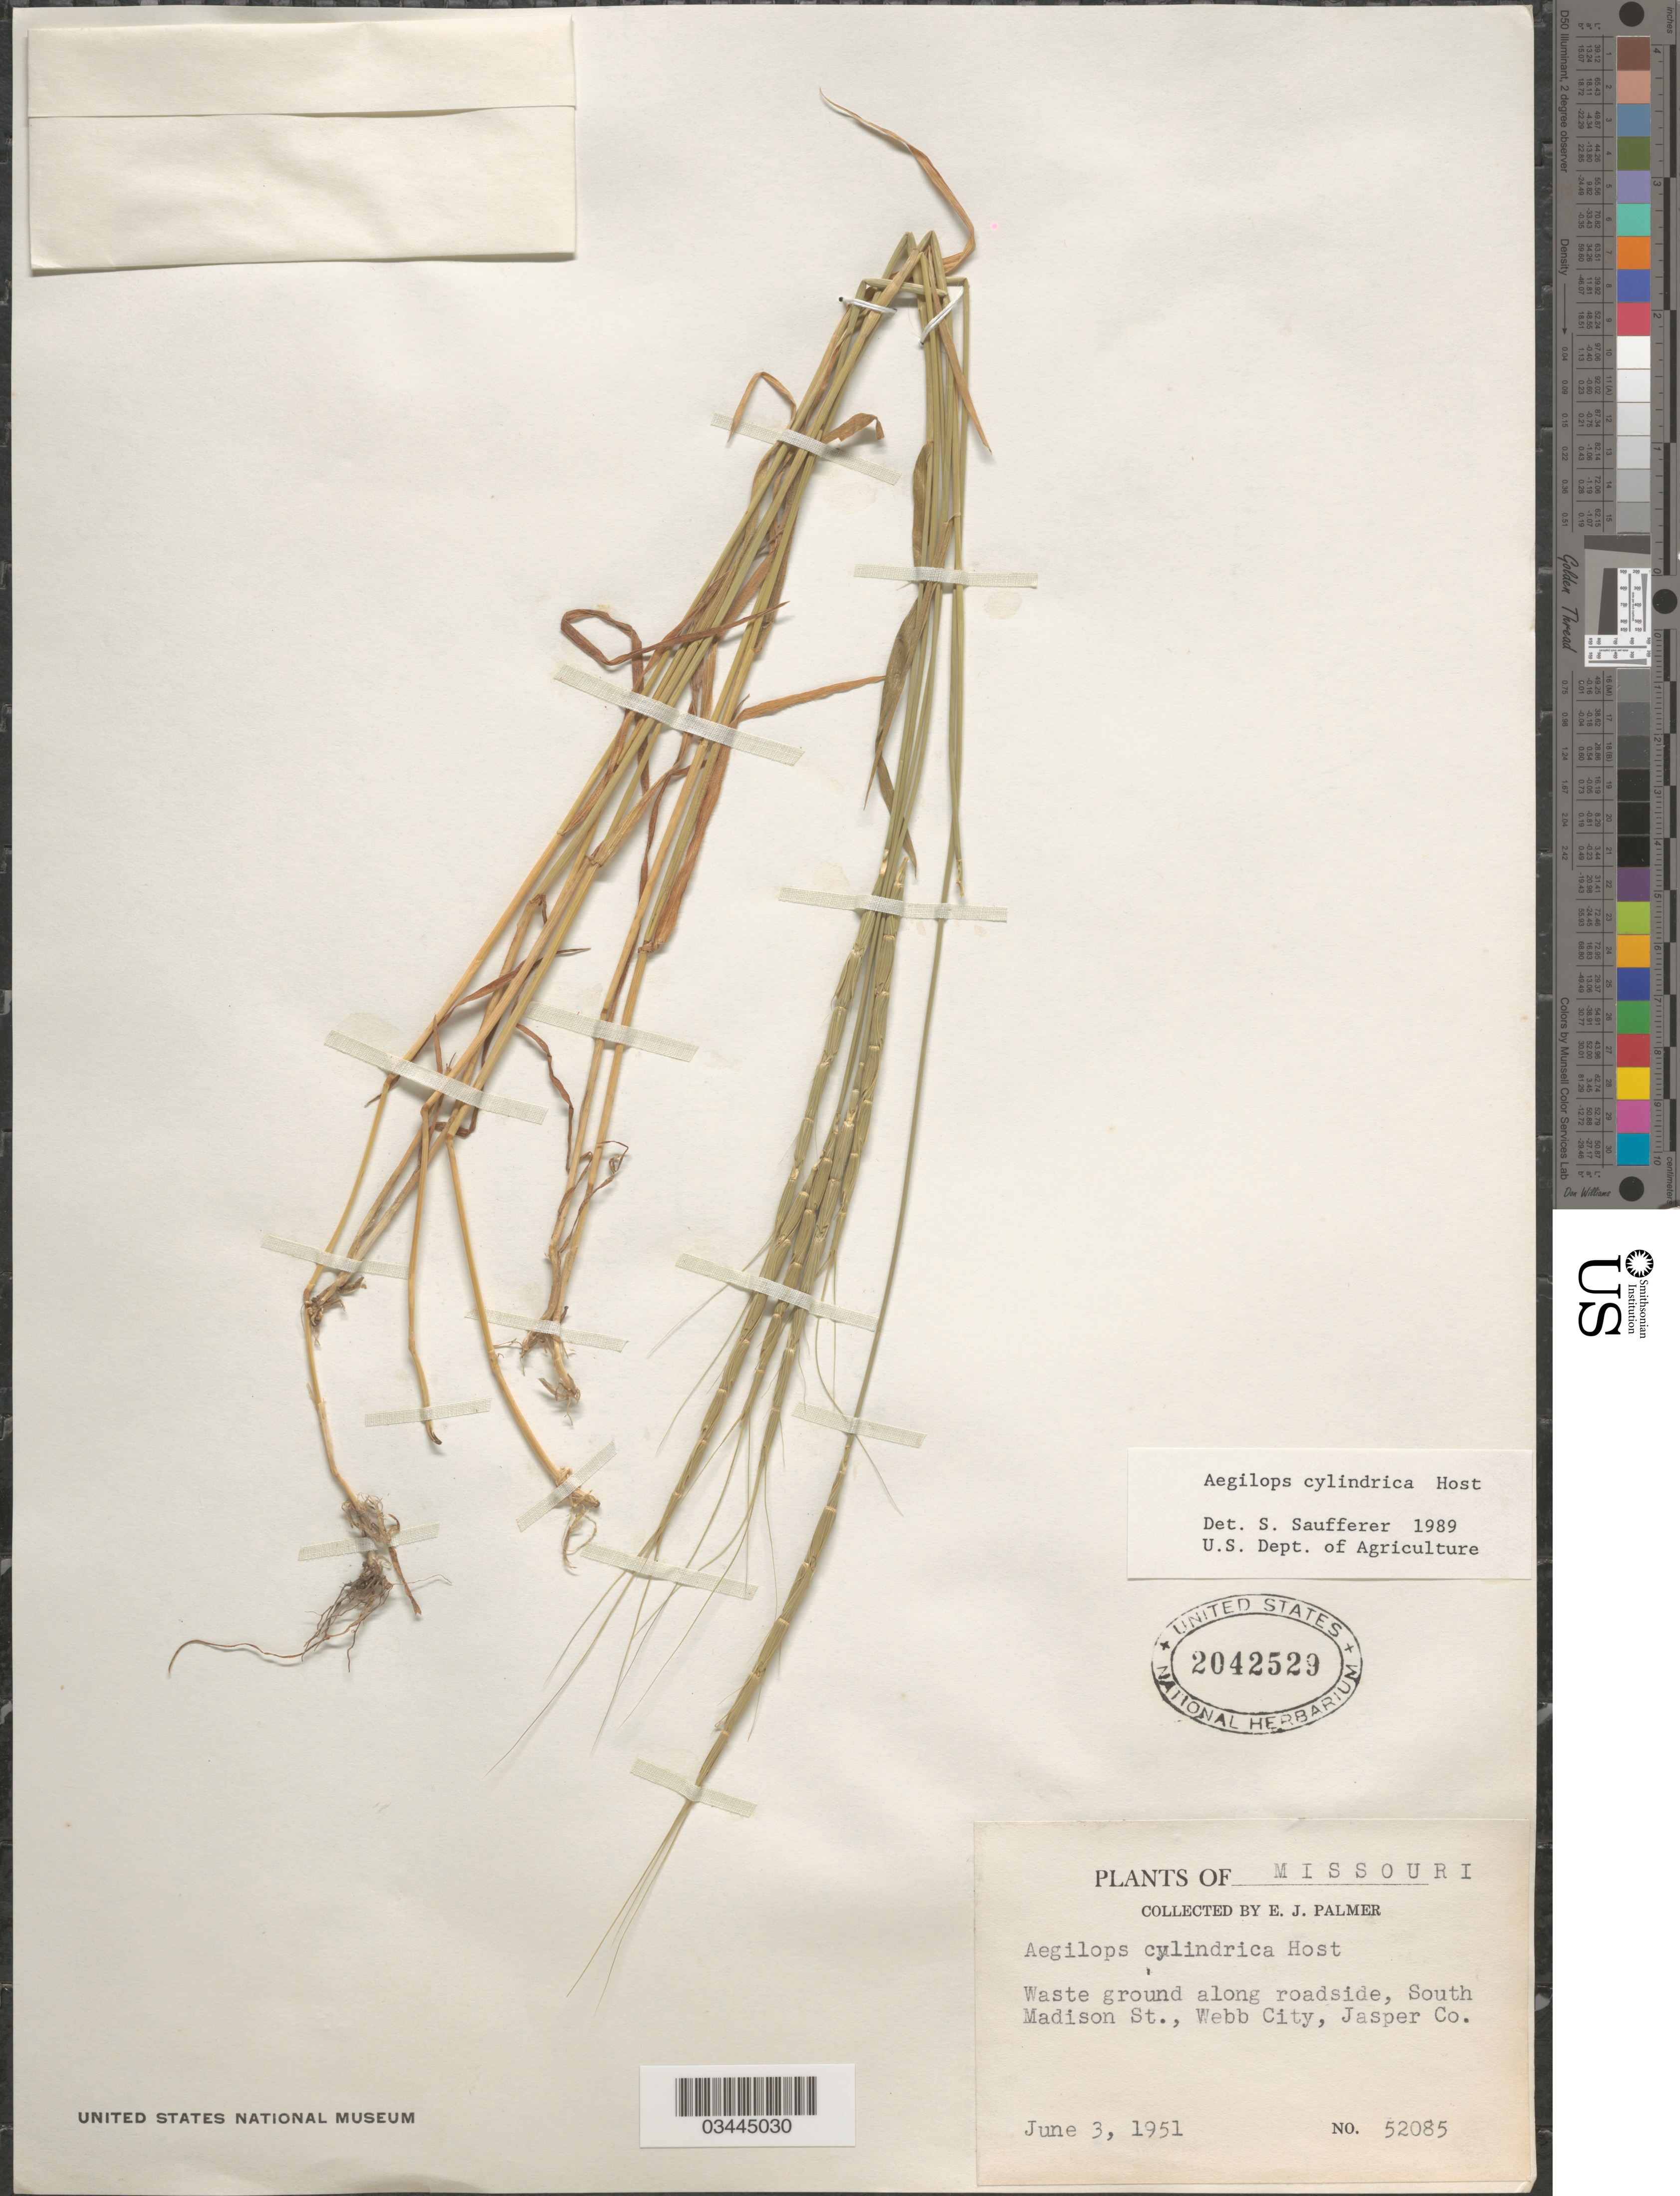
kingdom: Plantae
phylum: Tracheophyta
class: Liliopsida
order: Poales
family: Poaceae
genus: Aegilops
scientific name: Aegilops cylindrica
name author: Host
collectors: E. J. Palmer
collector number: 52085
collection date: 1951-06-03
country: United States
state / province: Missouri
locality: Waste ground along roadside, South Madison St., Webb City, Jasper Co.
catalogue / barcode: US 2042529